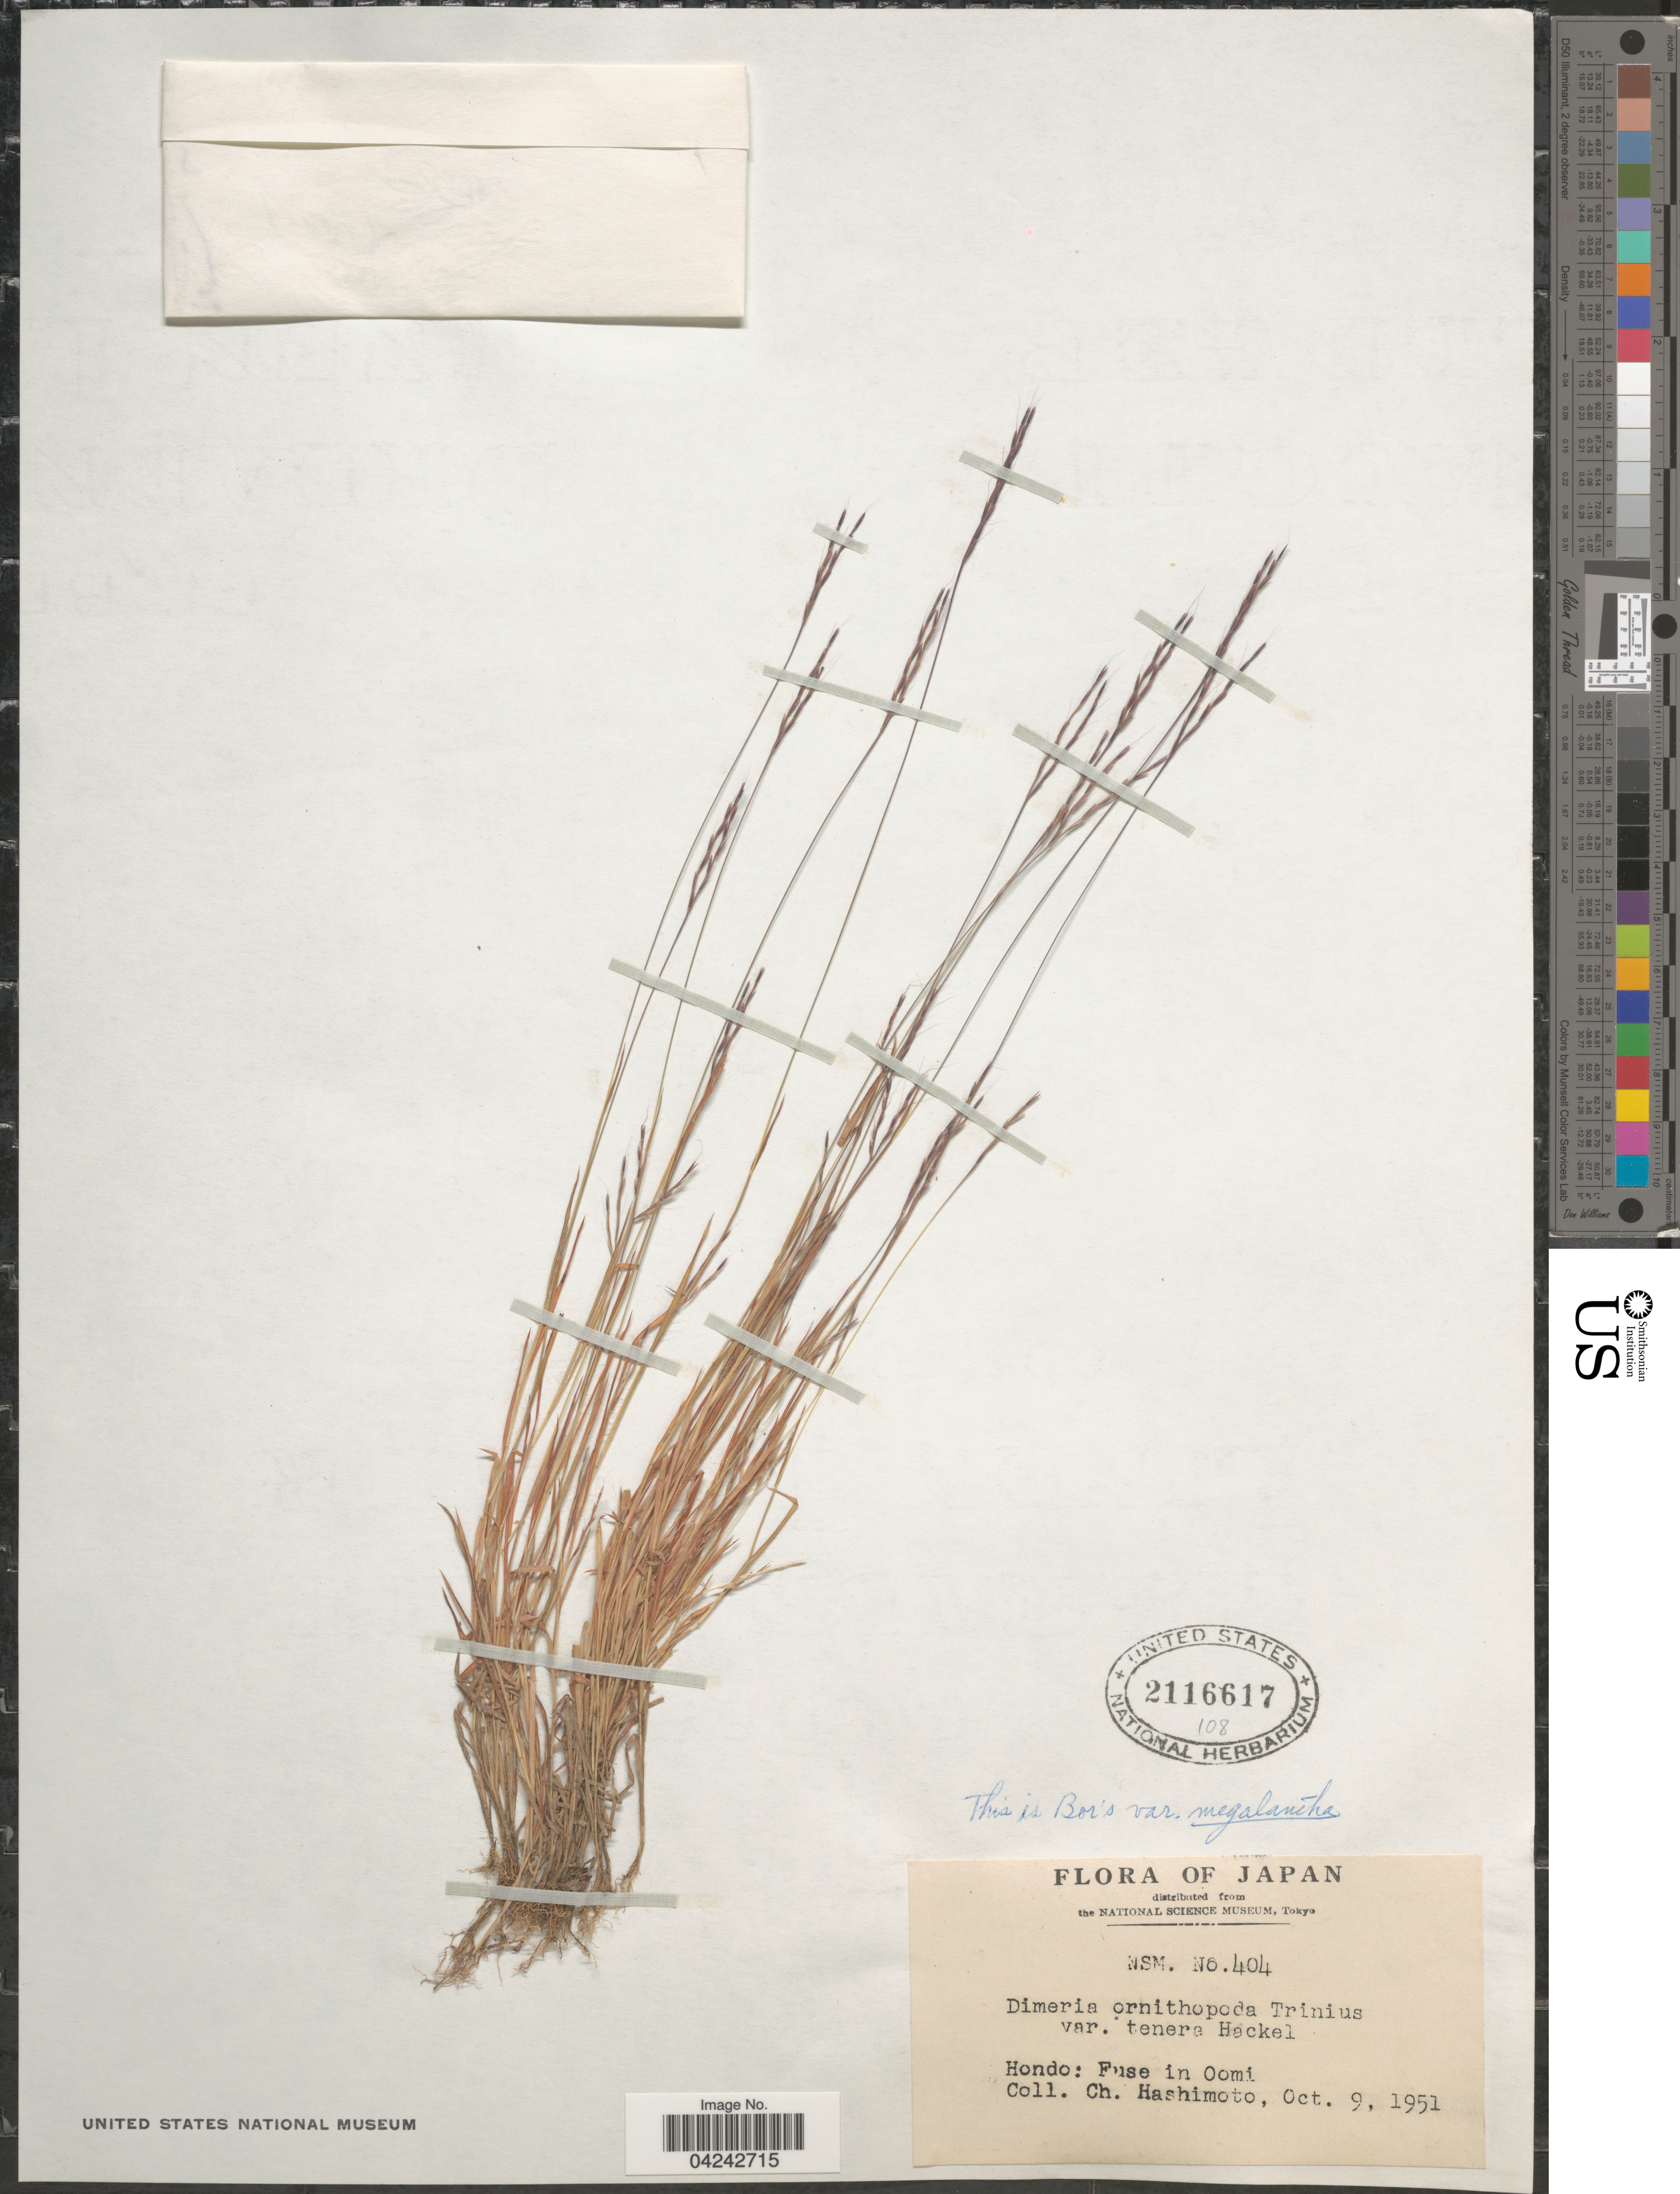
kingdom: Plantae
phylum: Tracheophyta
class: Liliopsida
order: Poales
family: Poaceae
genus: Dimeria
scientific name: Dimeria ornithopoda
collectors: C. Hashimoto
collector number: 404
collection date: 1951-10-09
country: Japan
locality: Hondo: Fuse in Oomi.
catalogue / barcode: US 2116617